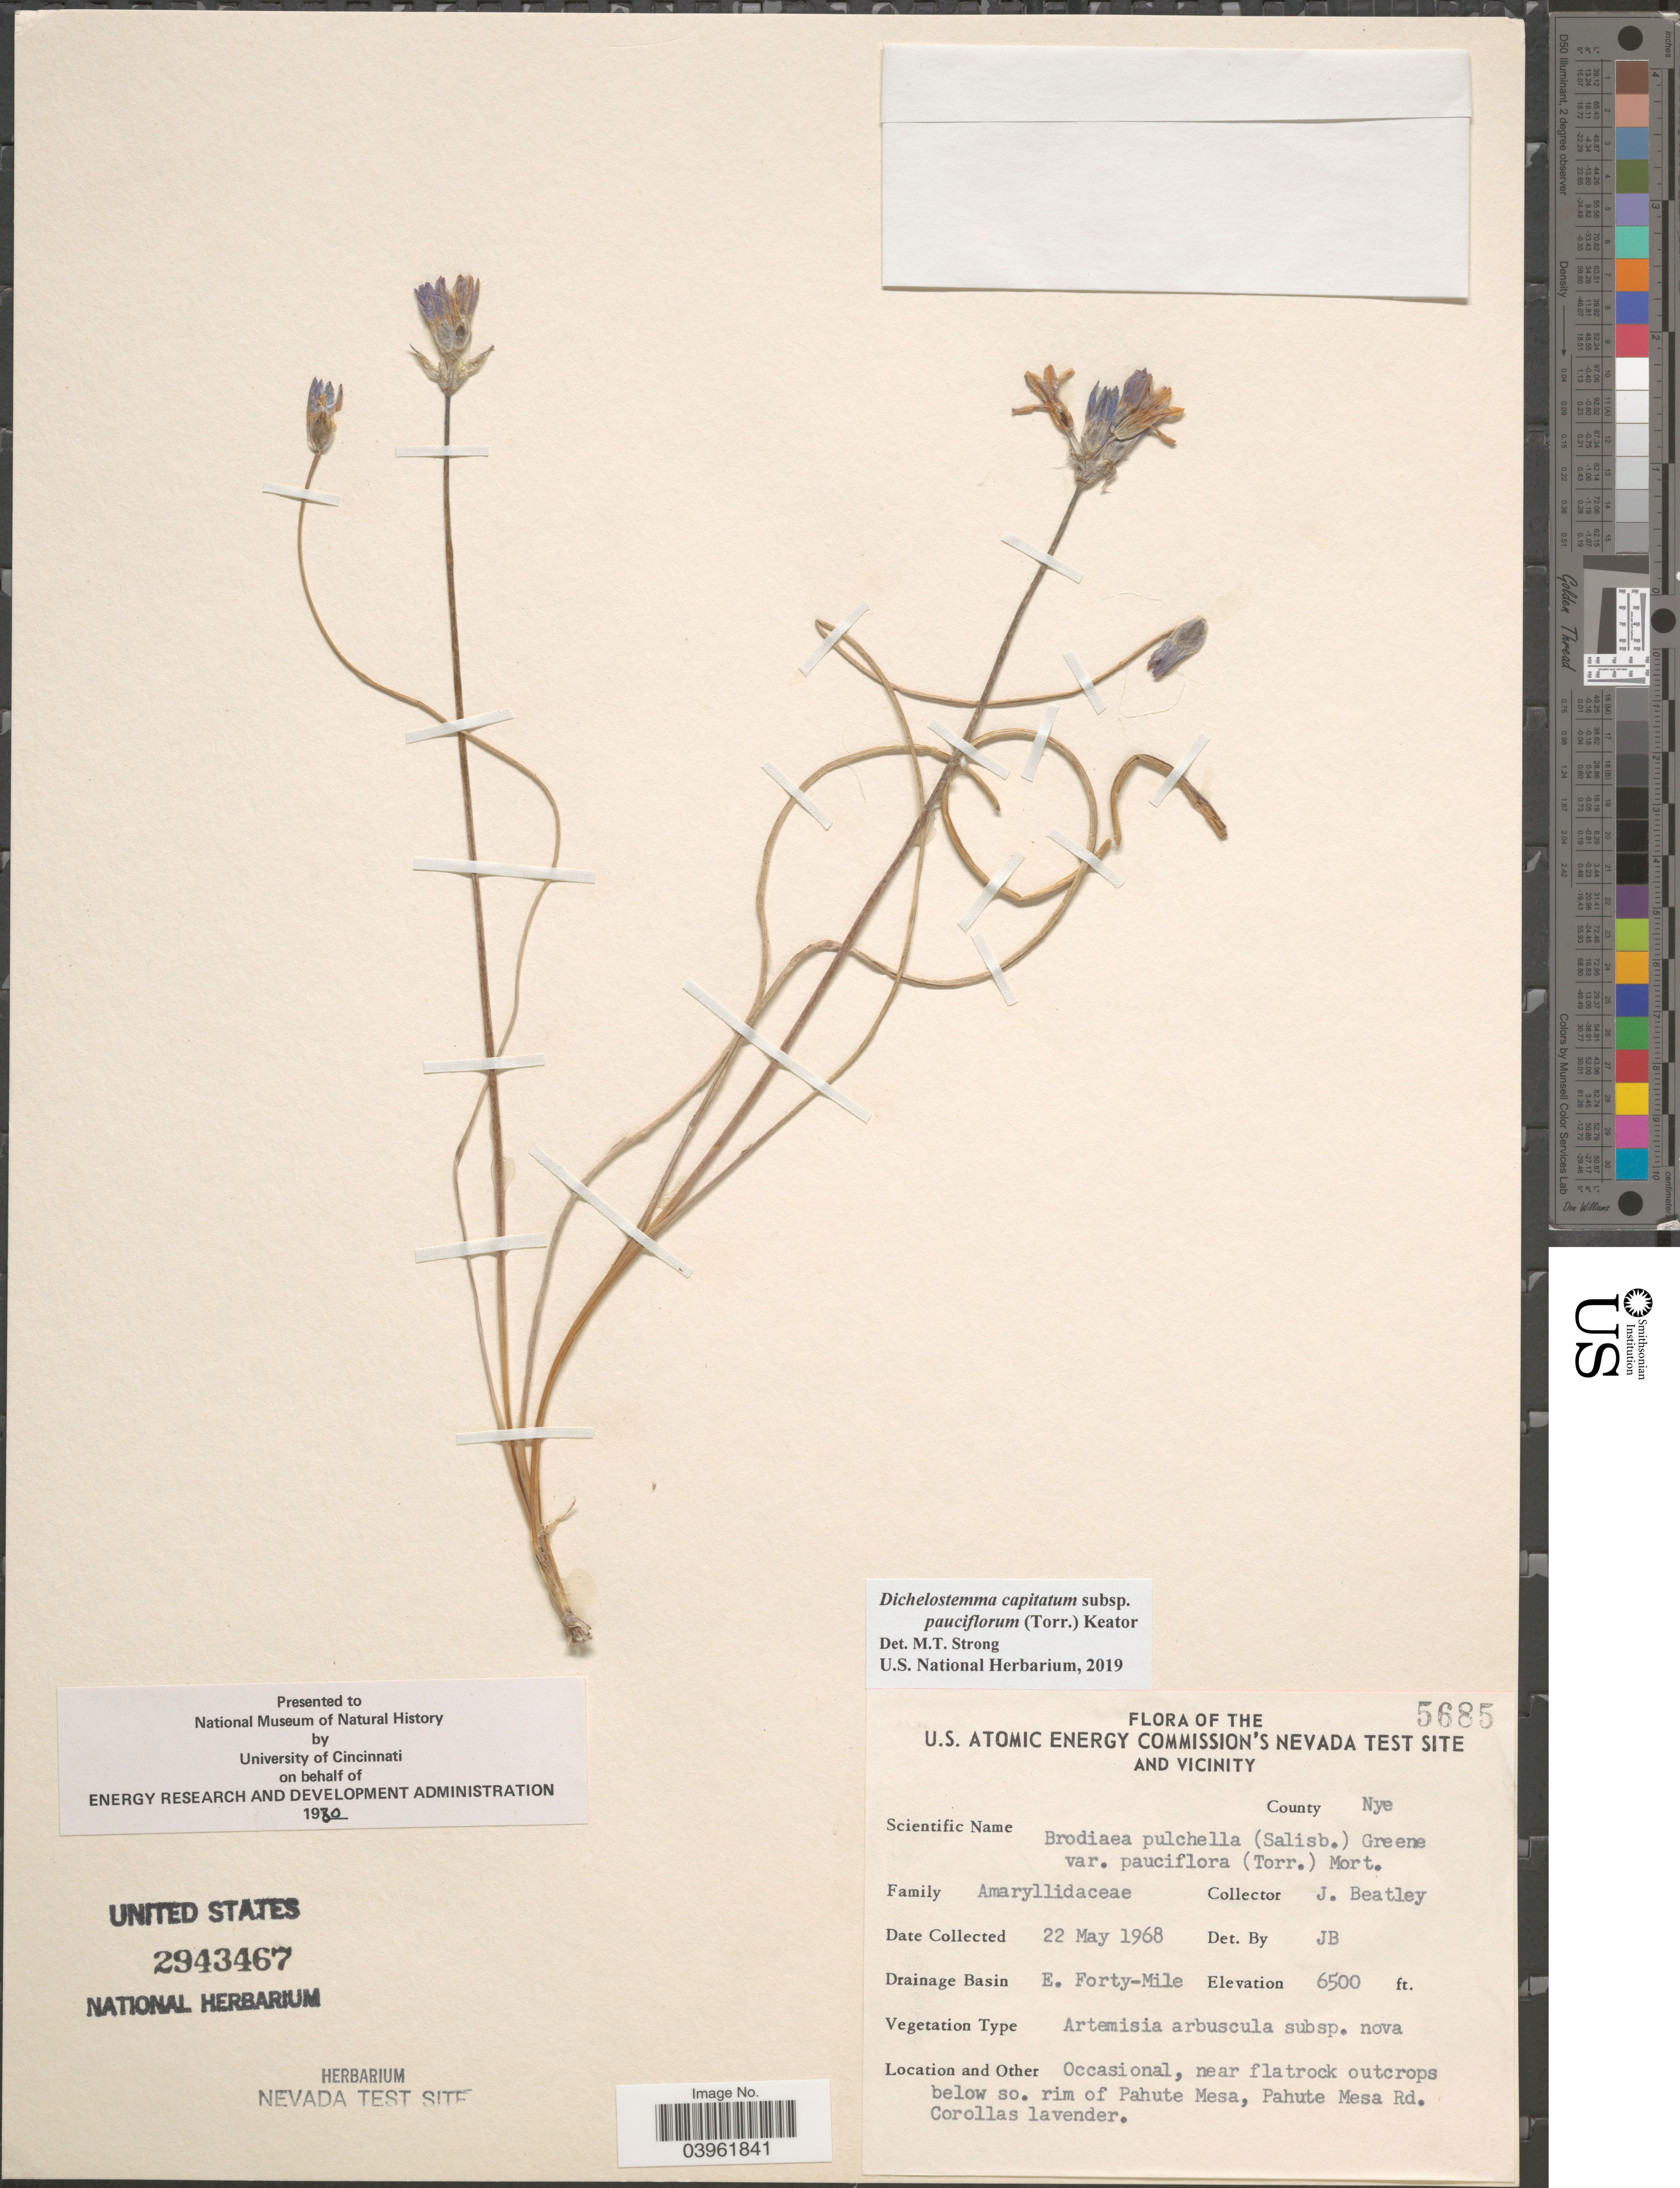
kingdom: Plantae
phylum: Tracheophyta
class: Liliopsida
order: Asparagales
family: Asparagaceae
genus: Dichelostemma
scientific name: Dichelostemma capitatum subsp. pauciflorum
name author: (Torr.) Keator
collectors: J. C. Beatley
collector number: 5685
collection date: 1968-05-22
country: United States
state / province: Nevada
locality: U.S. Atomic Energy Commission's Nevada Test Site and vicinity. County Nye. Drainage Basin E. Forty-Mile. Below so. rim of Pahute Mesa, Pahute Mesa Rd.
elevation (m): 1981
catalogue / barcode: US 2943467